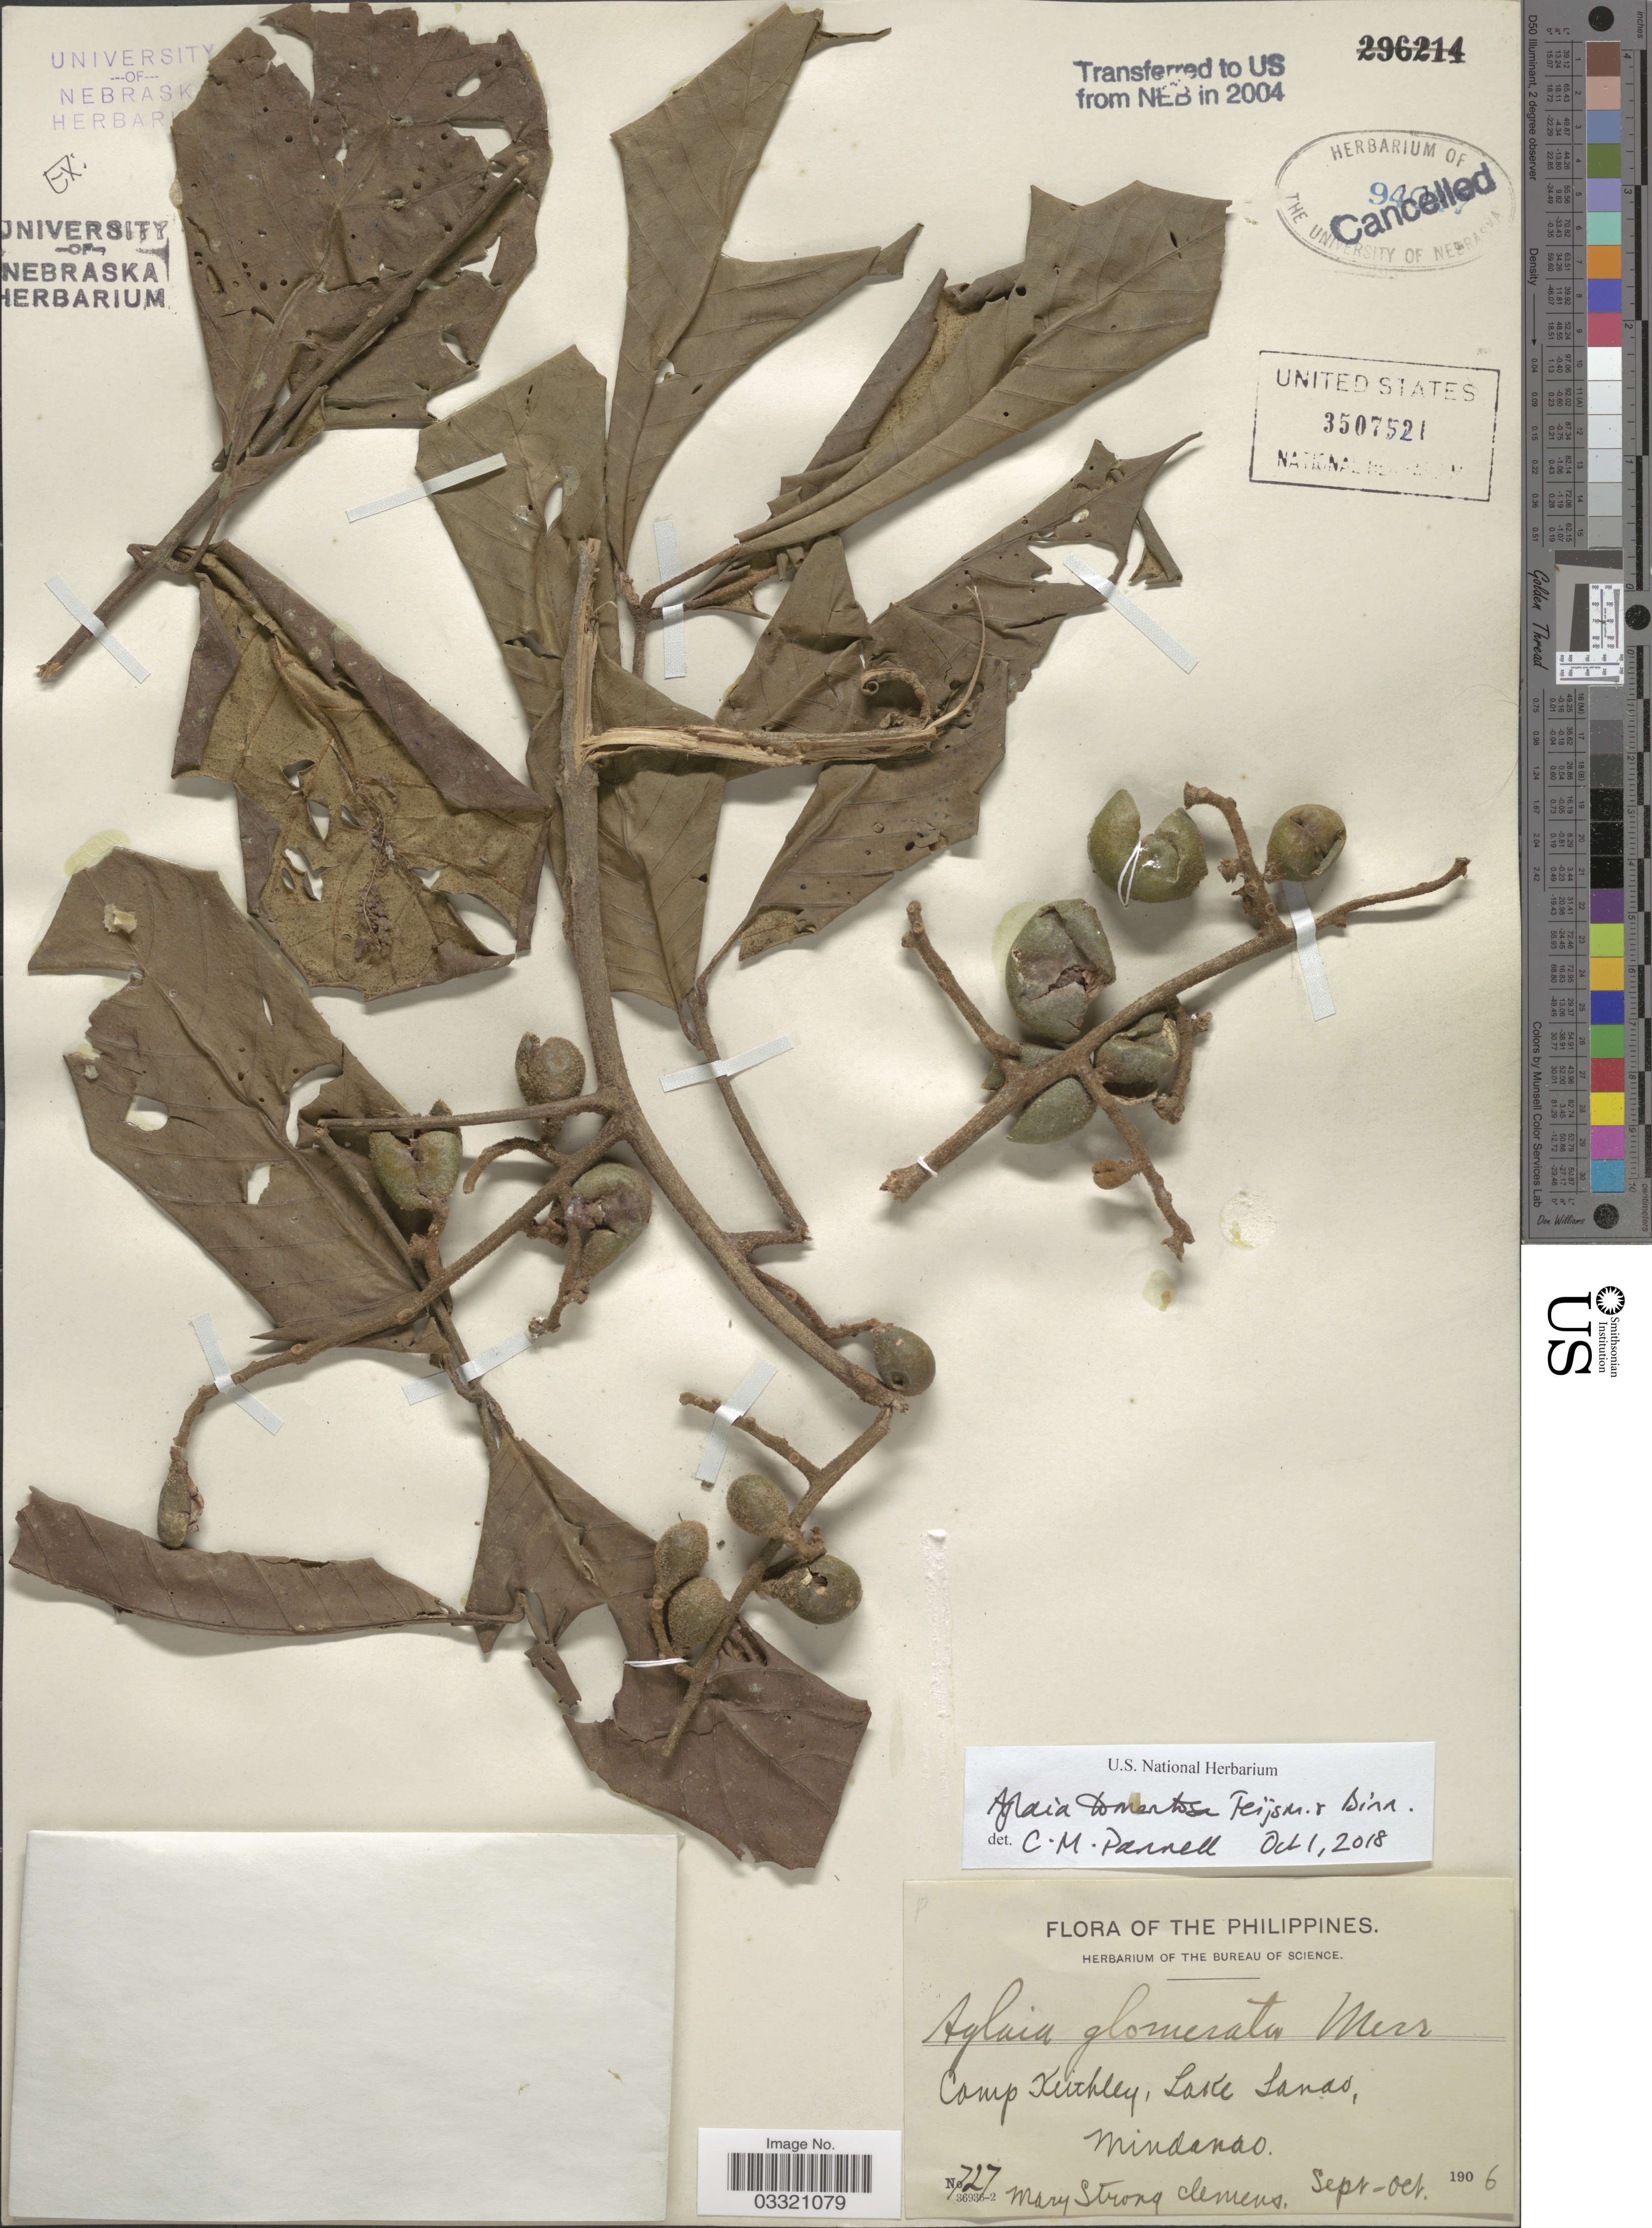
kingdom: Plantae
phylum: Tracheophyta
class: Magnoliopsida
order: Sapindales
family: Meliaceae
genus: Aglaia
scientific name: Aglaia tomentosa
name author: Teijsm. & Binn.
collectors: M. S. Clemens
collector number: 727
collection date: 1906-09/1906-10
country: Philippines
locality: Camp Keithley, Lake Lanao, Mindanao.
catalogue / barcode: US 3507521